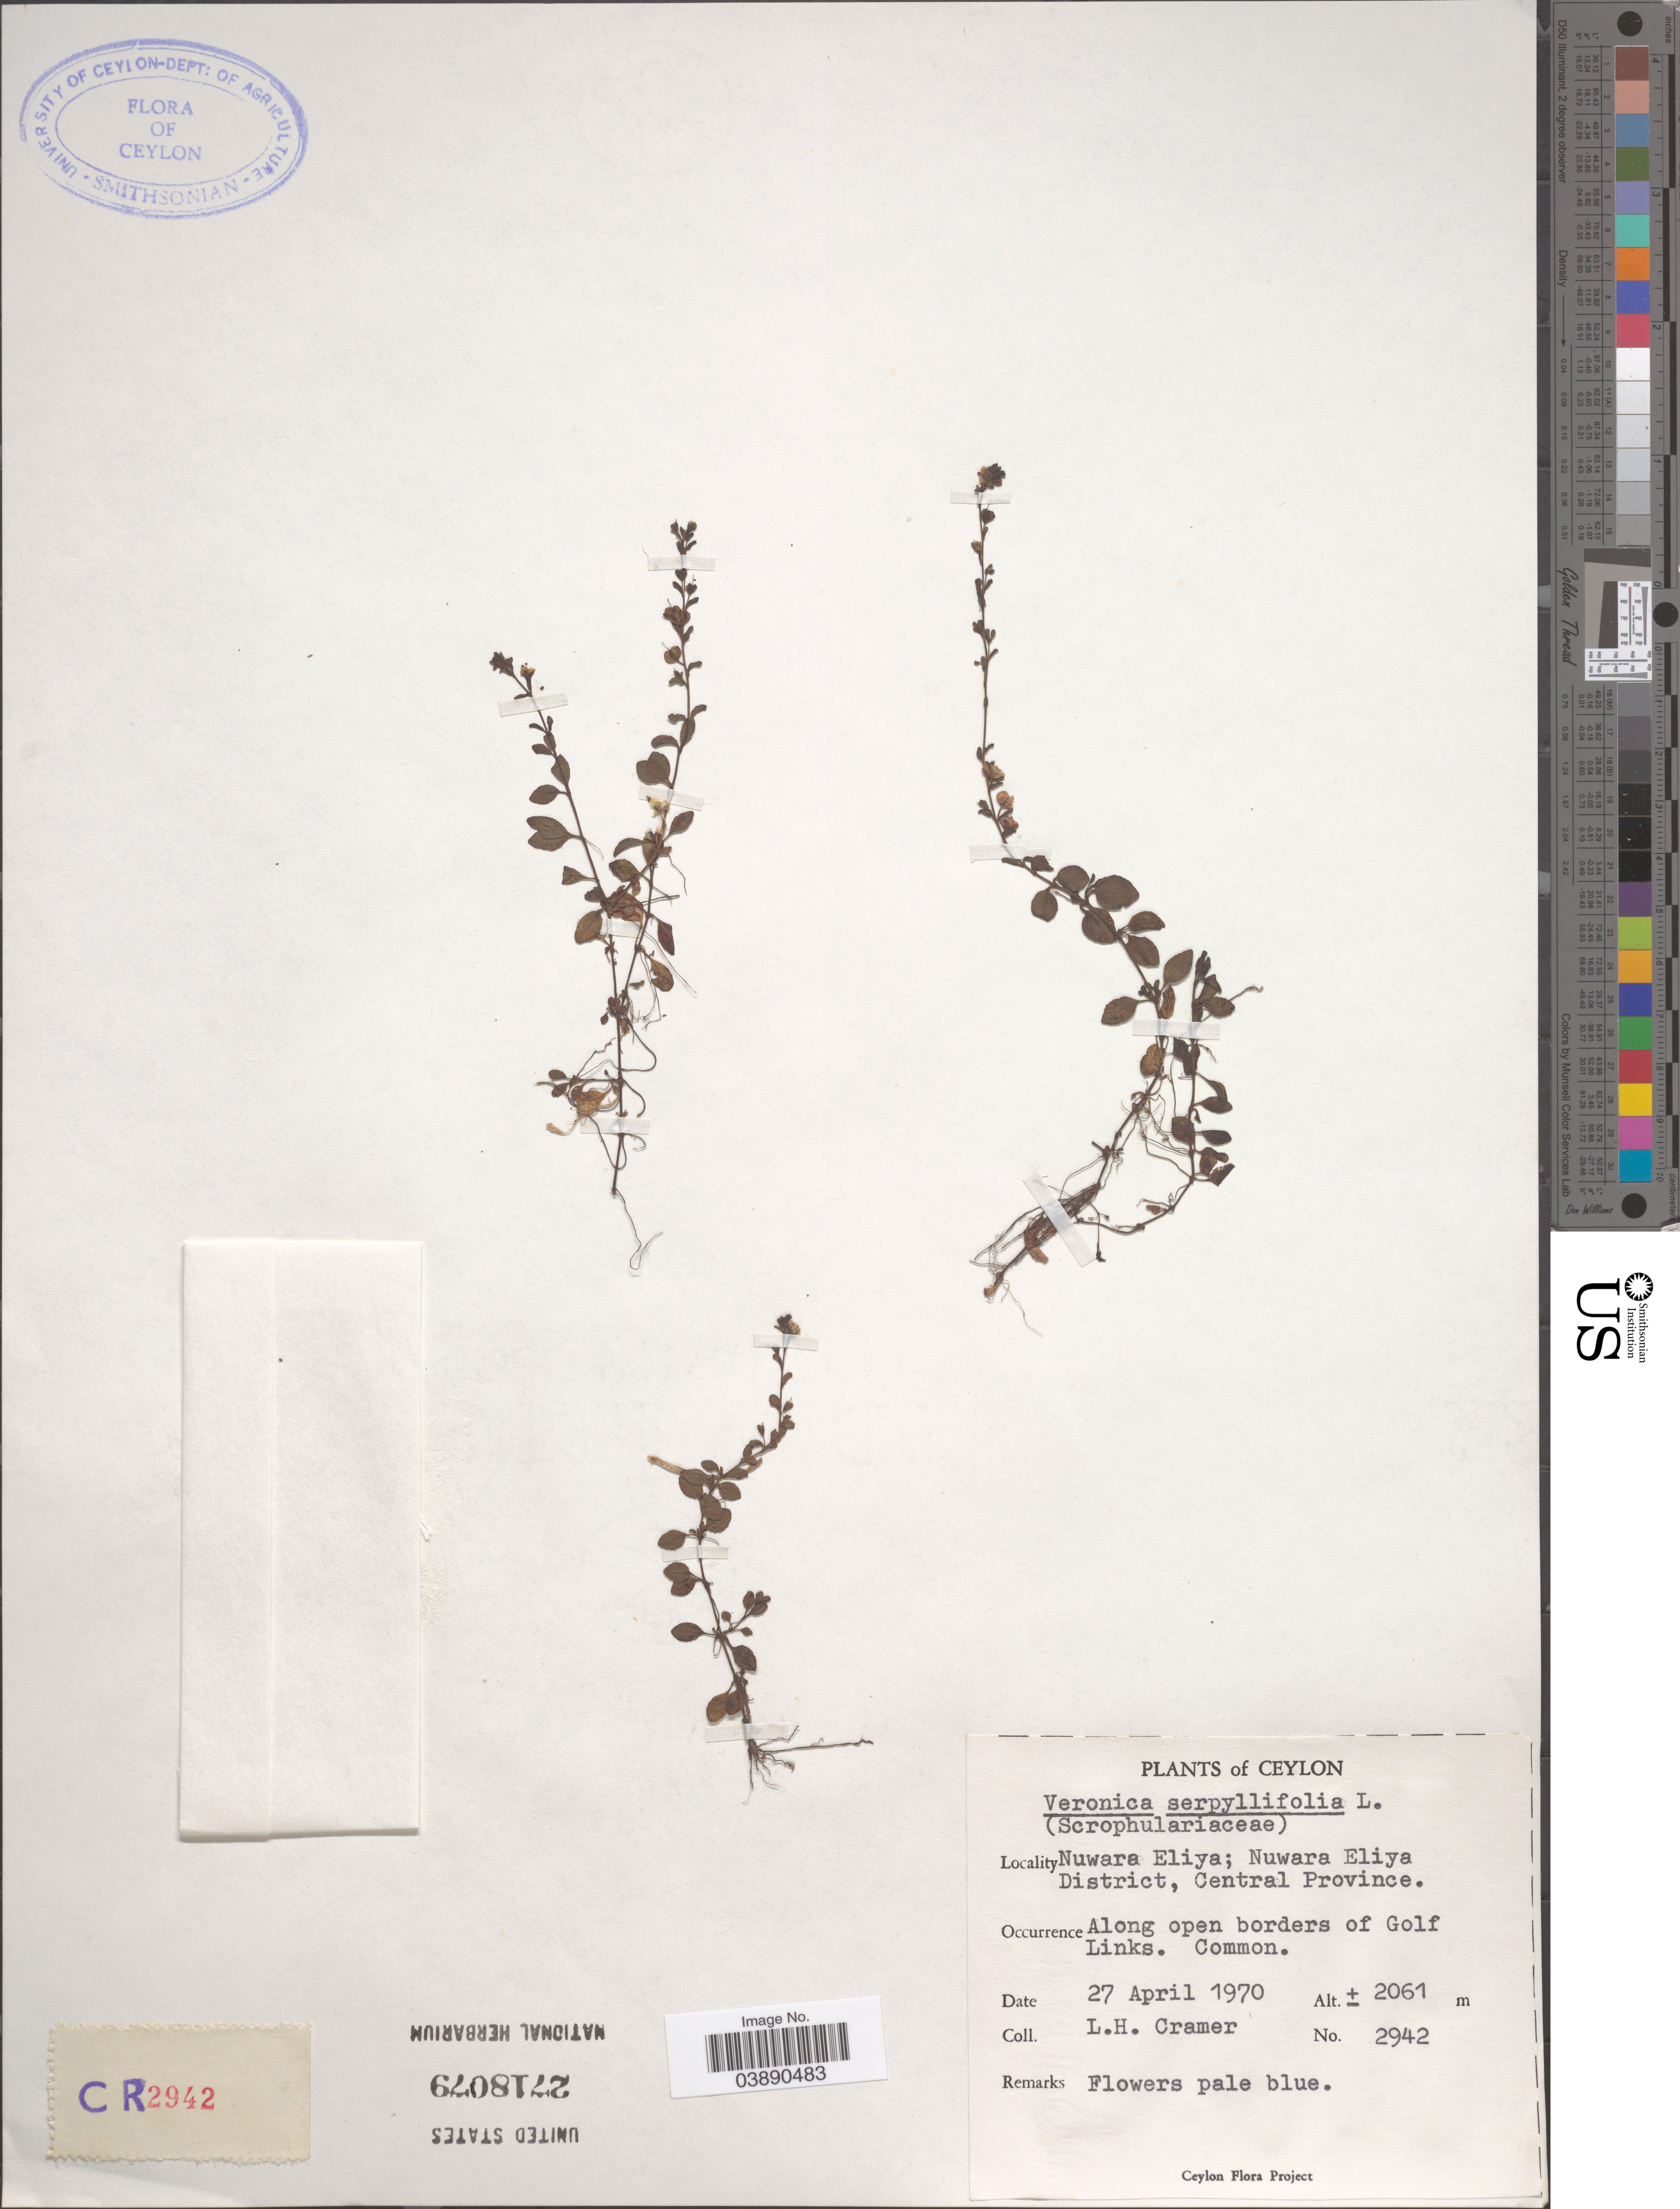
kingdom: Plantae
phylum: Tracheophyta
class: Magnoliopsida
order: Lamiales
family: Plantaginaceae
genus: Veronica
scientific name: Veronica serpyllifolia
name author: L.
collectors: L. H. Cramer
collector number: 2942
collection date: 1970-04-27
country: Sri Lanka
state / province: Central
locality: Ceylon. Nuwara Eliya; Nuwara Eliya District. Along open borders of Golf Links.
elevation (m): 2061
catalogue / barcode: US 2718079